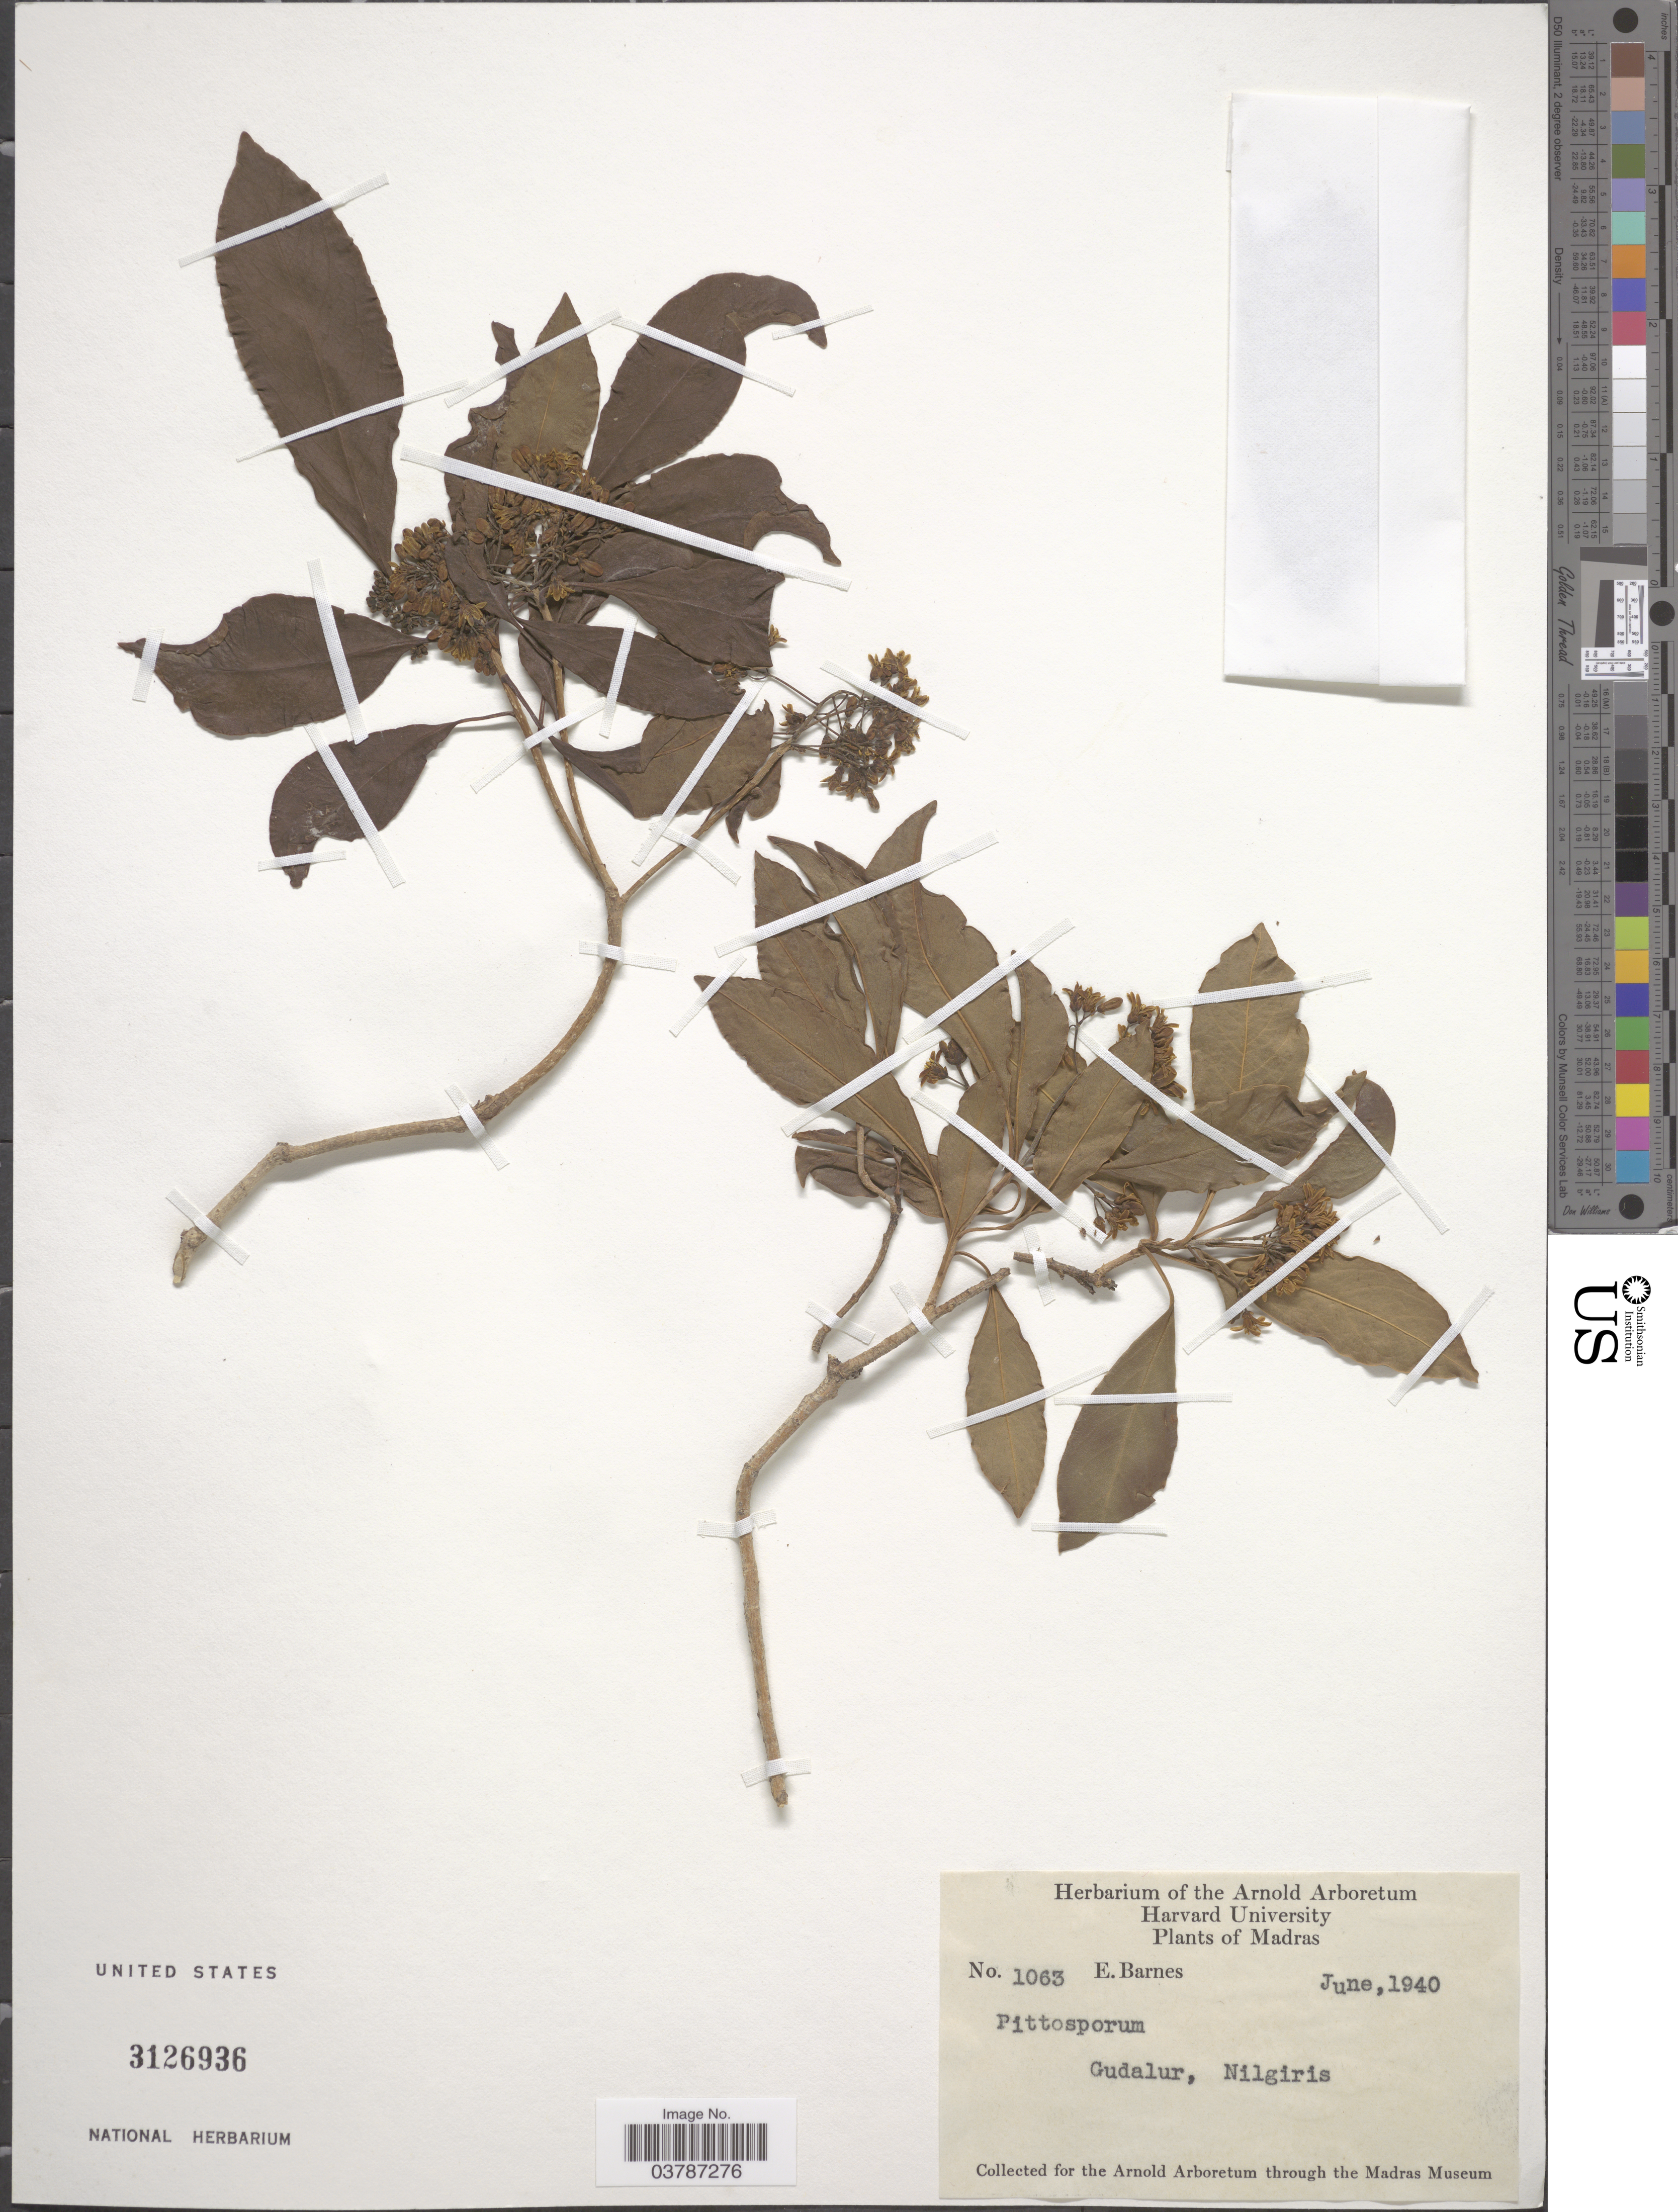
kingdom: Plantae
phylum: Tracheophyta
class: Magnoliopsida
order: Apiales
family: Pittosporaceae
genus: Pittosporum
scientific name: Pittosporum sp.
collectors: E. Barnes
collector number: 1063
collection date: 1940-06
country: India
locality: Madras. Gudalur, Nilgiris.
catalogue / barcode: US 3126936